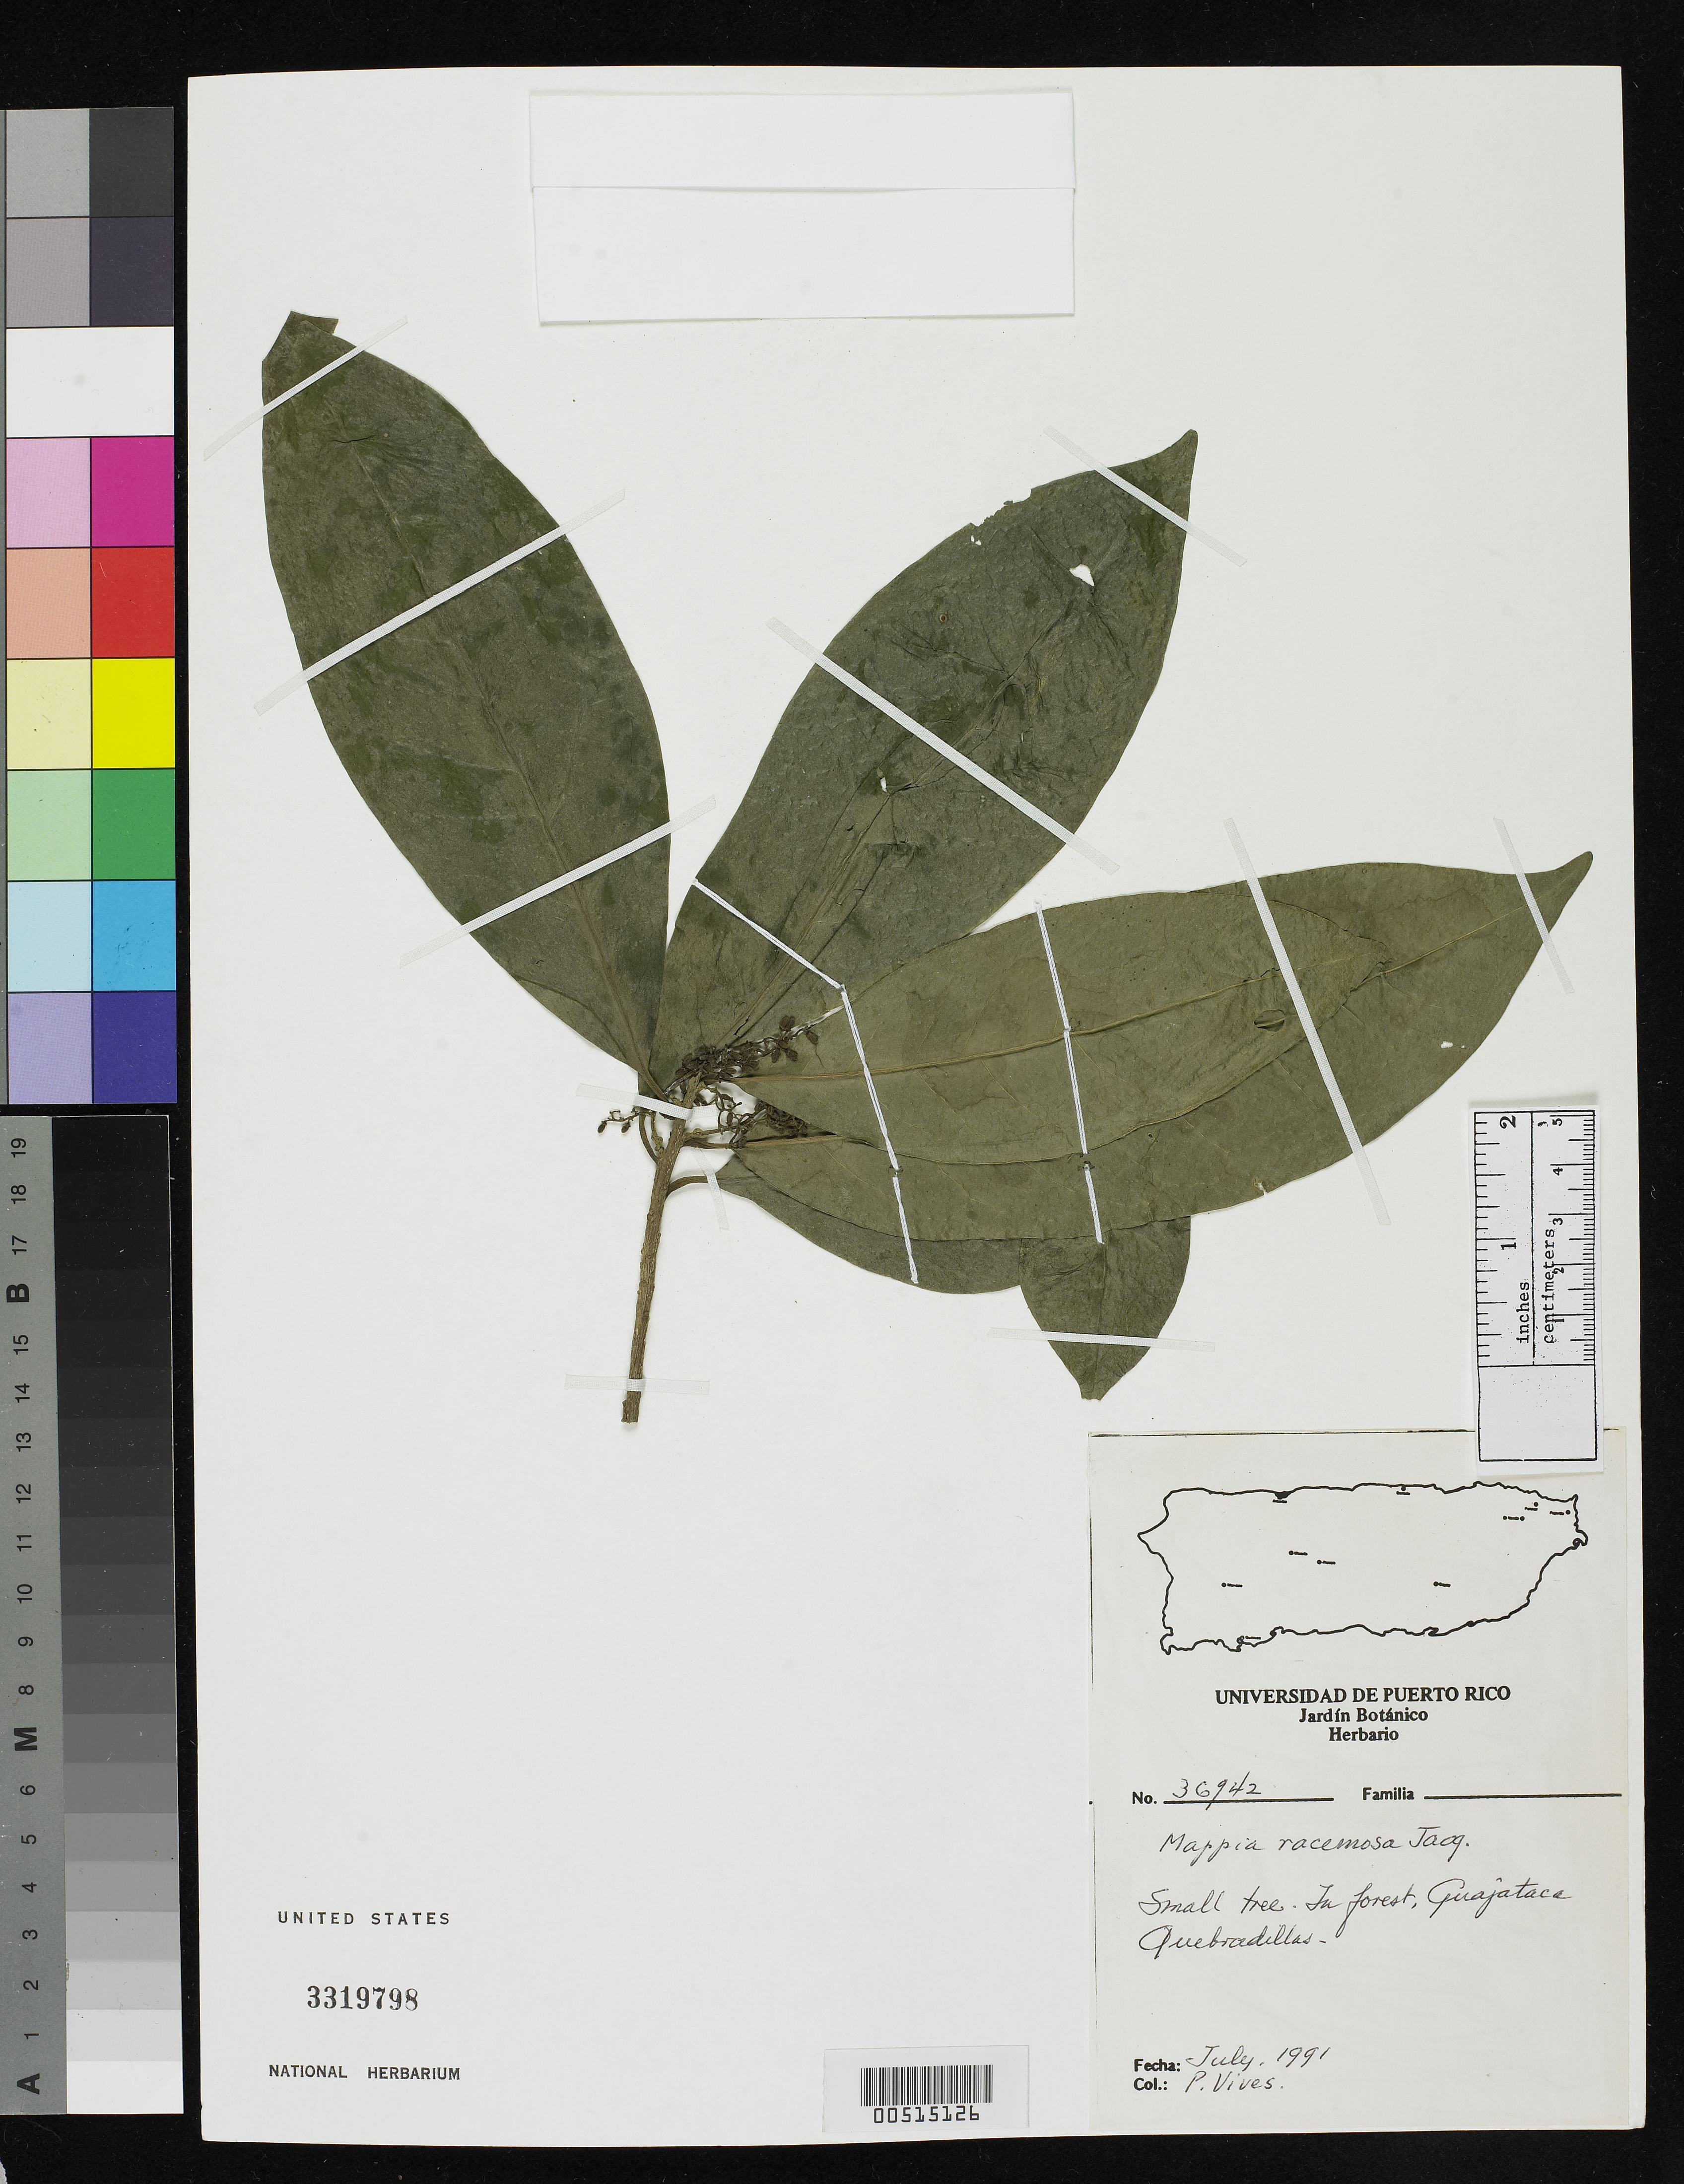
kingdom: Plantae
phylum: Tracheophyta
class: Magnoliopsida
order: Icacinales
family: Icacinaceae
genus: Mappia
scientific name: Mappia racemosa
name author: Jacq.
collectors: P. Vives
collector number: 36942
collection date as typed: Jul 1991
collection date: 1991-07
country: Puerto Rico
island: Greater Antilles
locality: Guajataca Quebradillas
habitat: In forest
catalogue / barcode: US 3319798